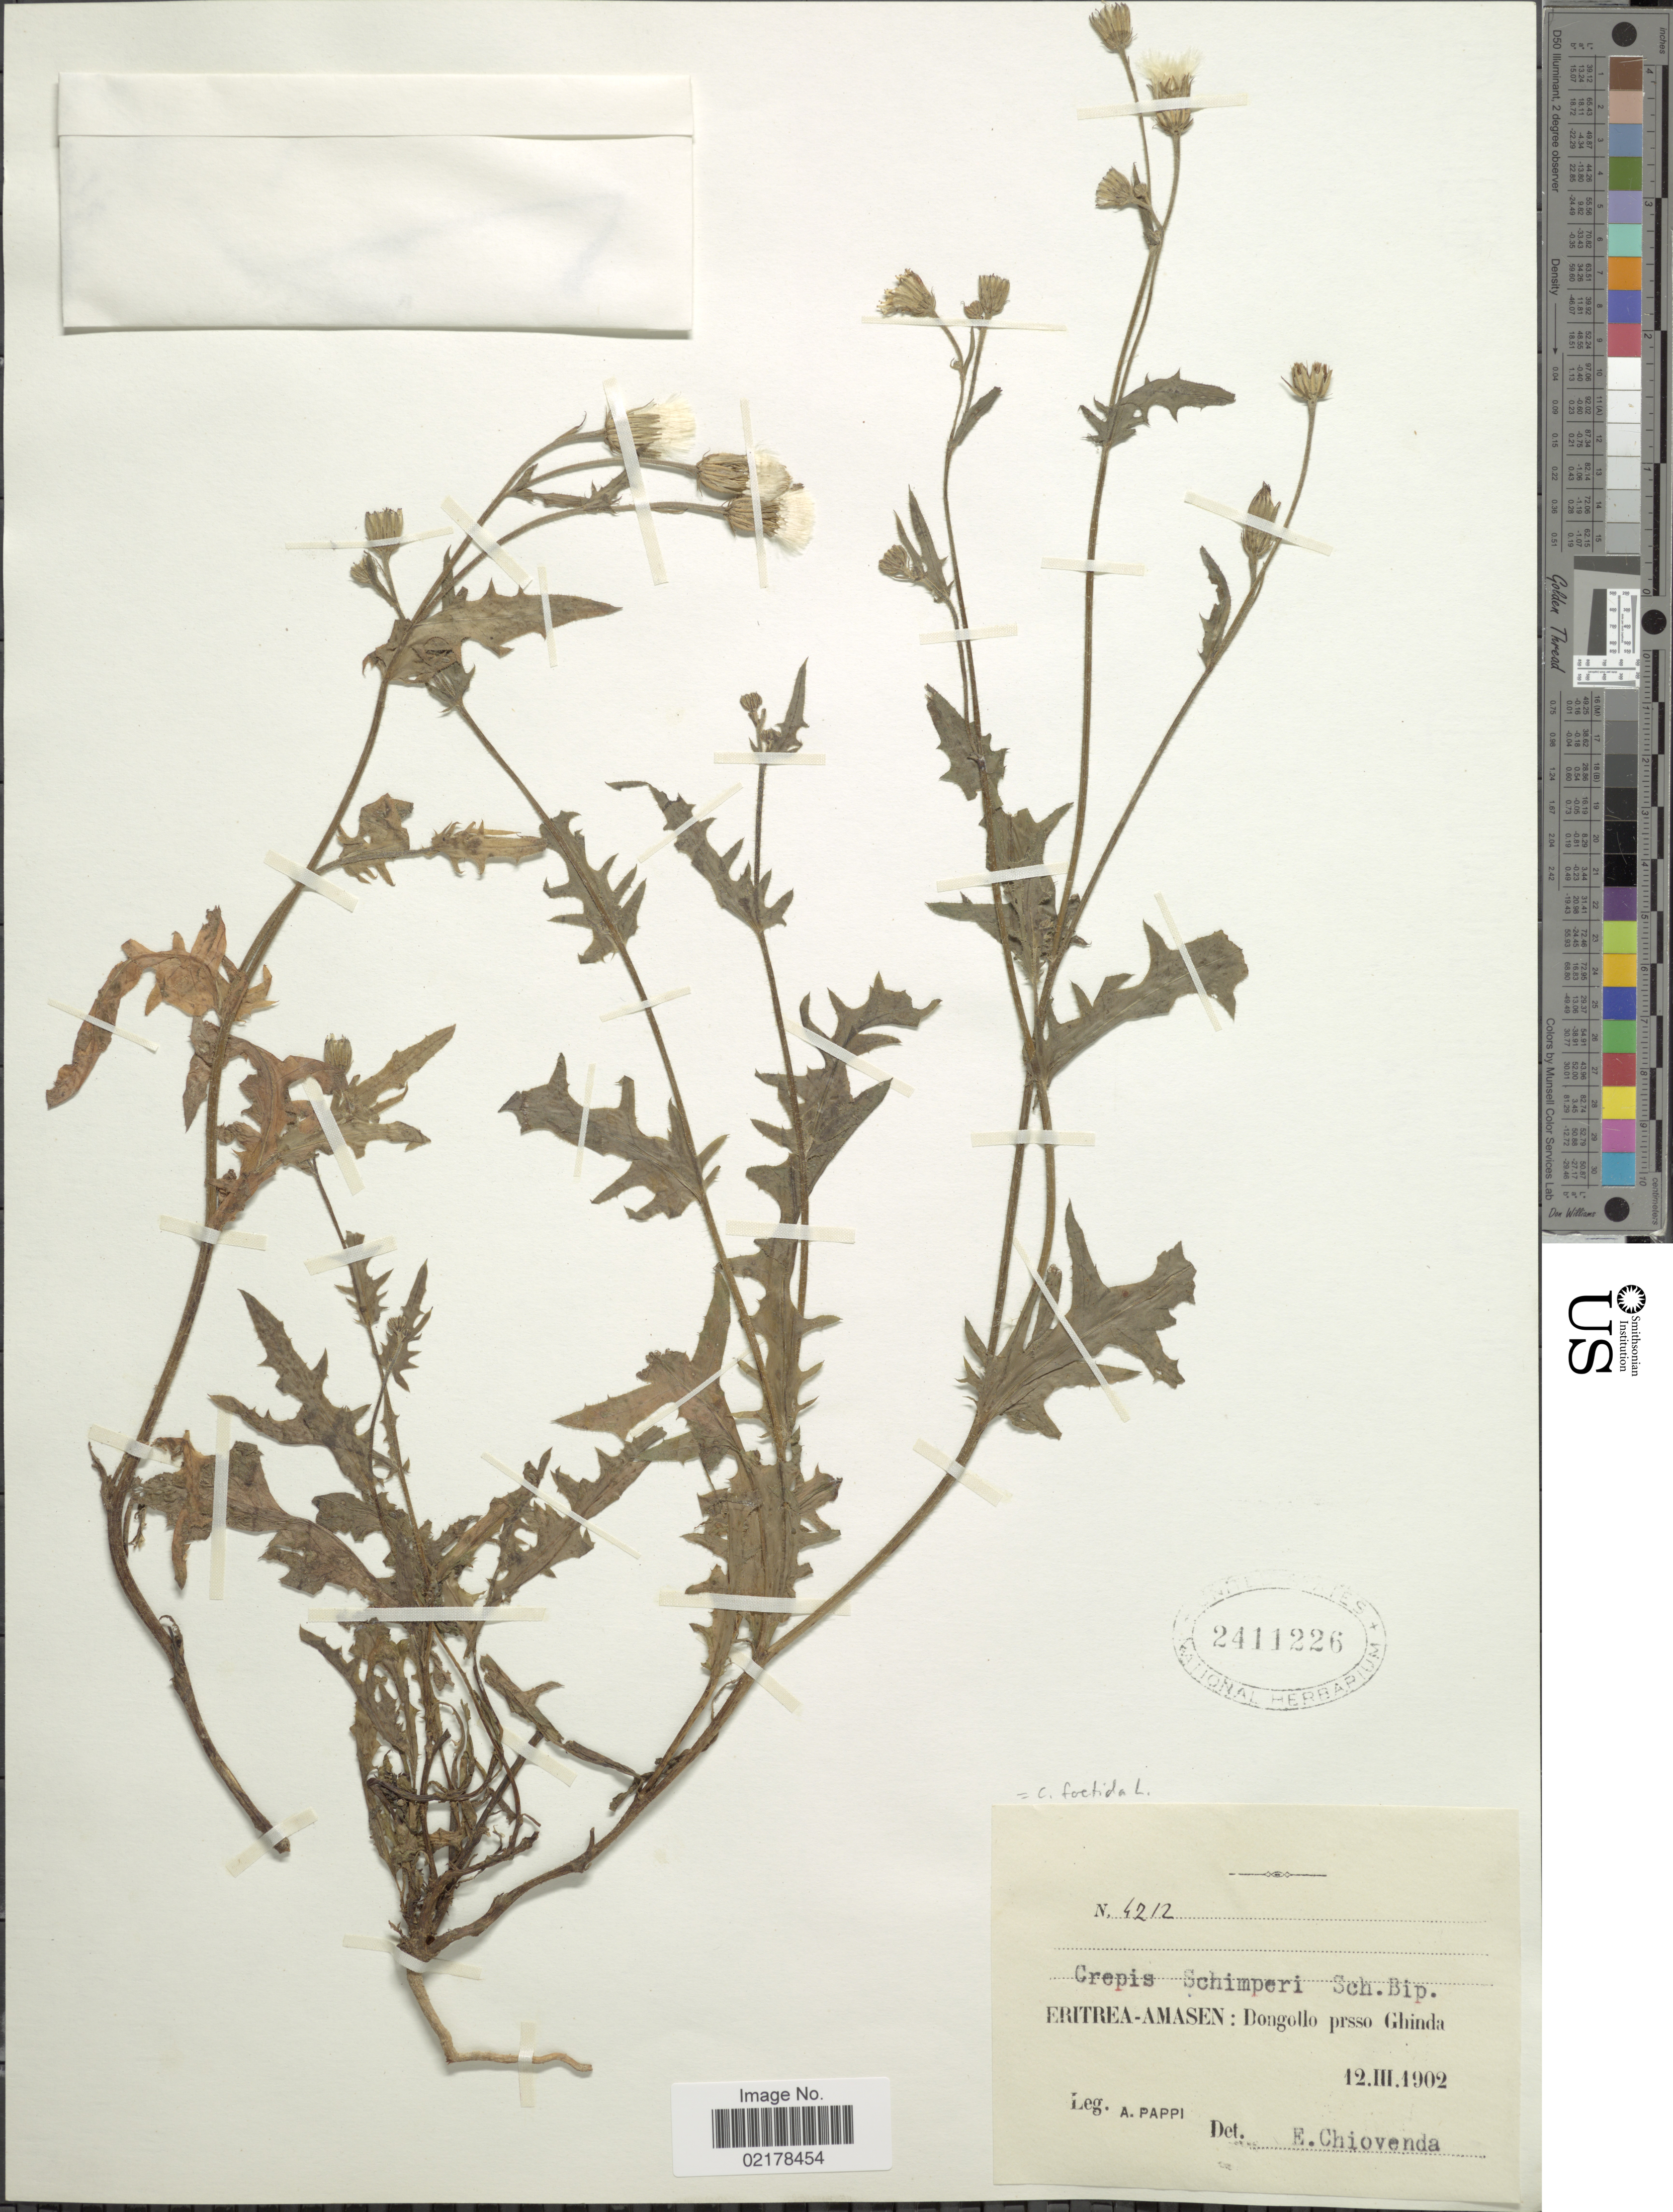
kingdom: Plantae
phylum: Tracheophyta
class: Magnoliopsida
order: Asterales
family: Asteraceae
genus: Crepis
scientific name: Crepis foetida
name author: L.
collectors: A. Pappi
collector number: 4212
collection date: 1902-03-12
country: Eritrea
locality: Amasen: Dongollo prsso Ghinda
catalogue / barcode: US 2411226